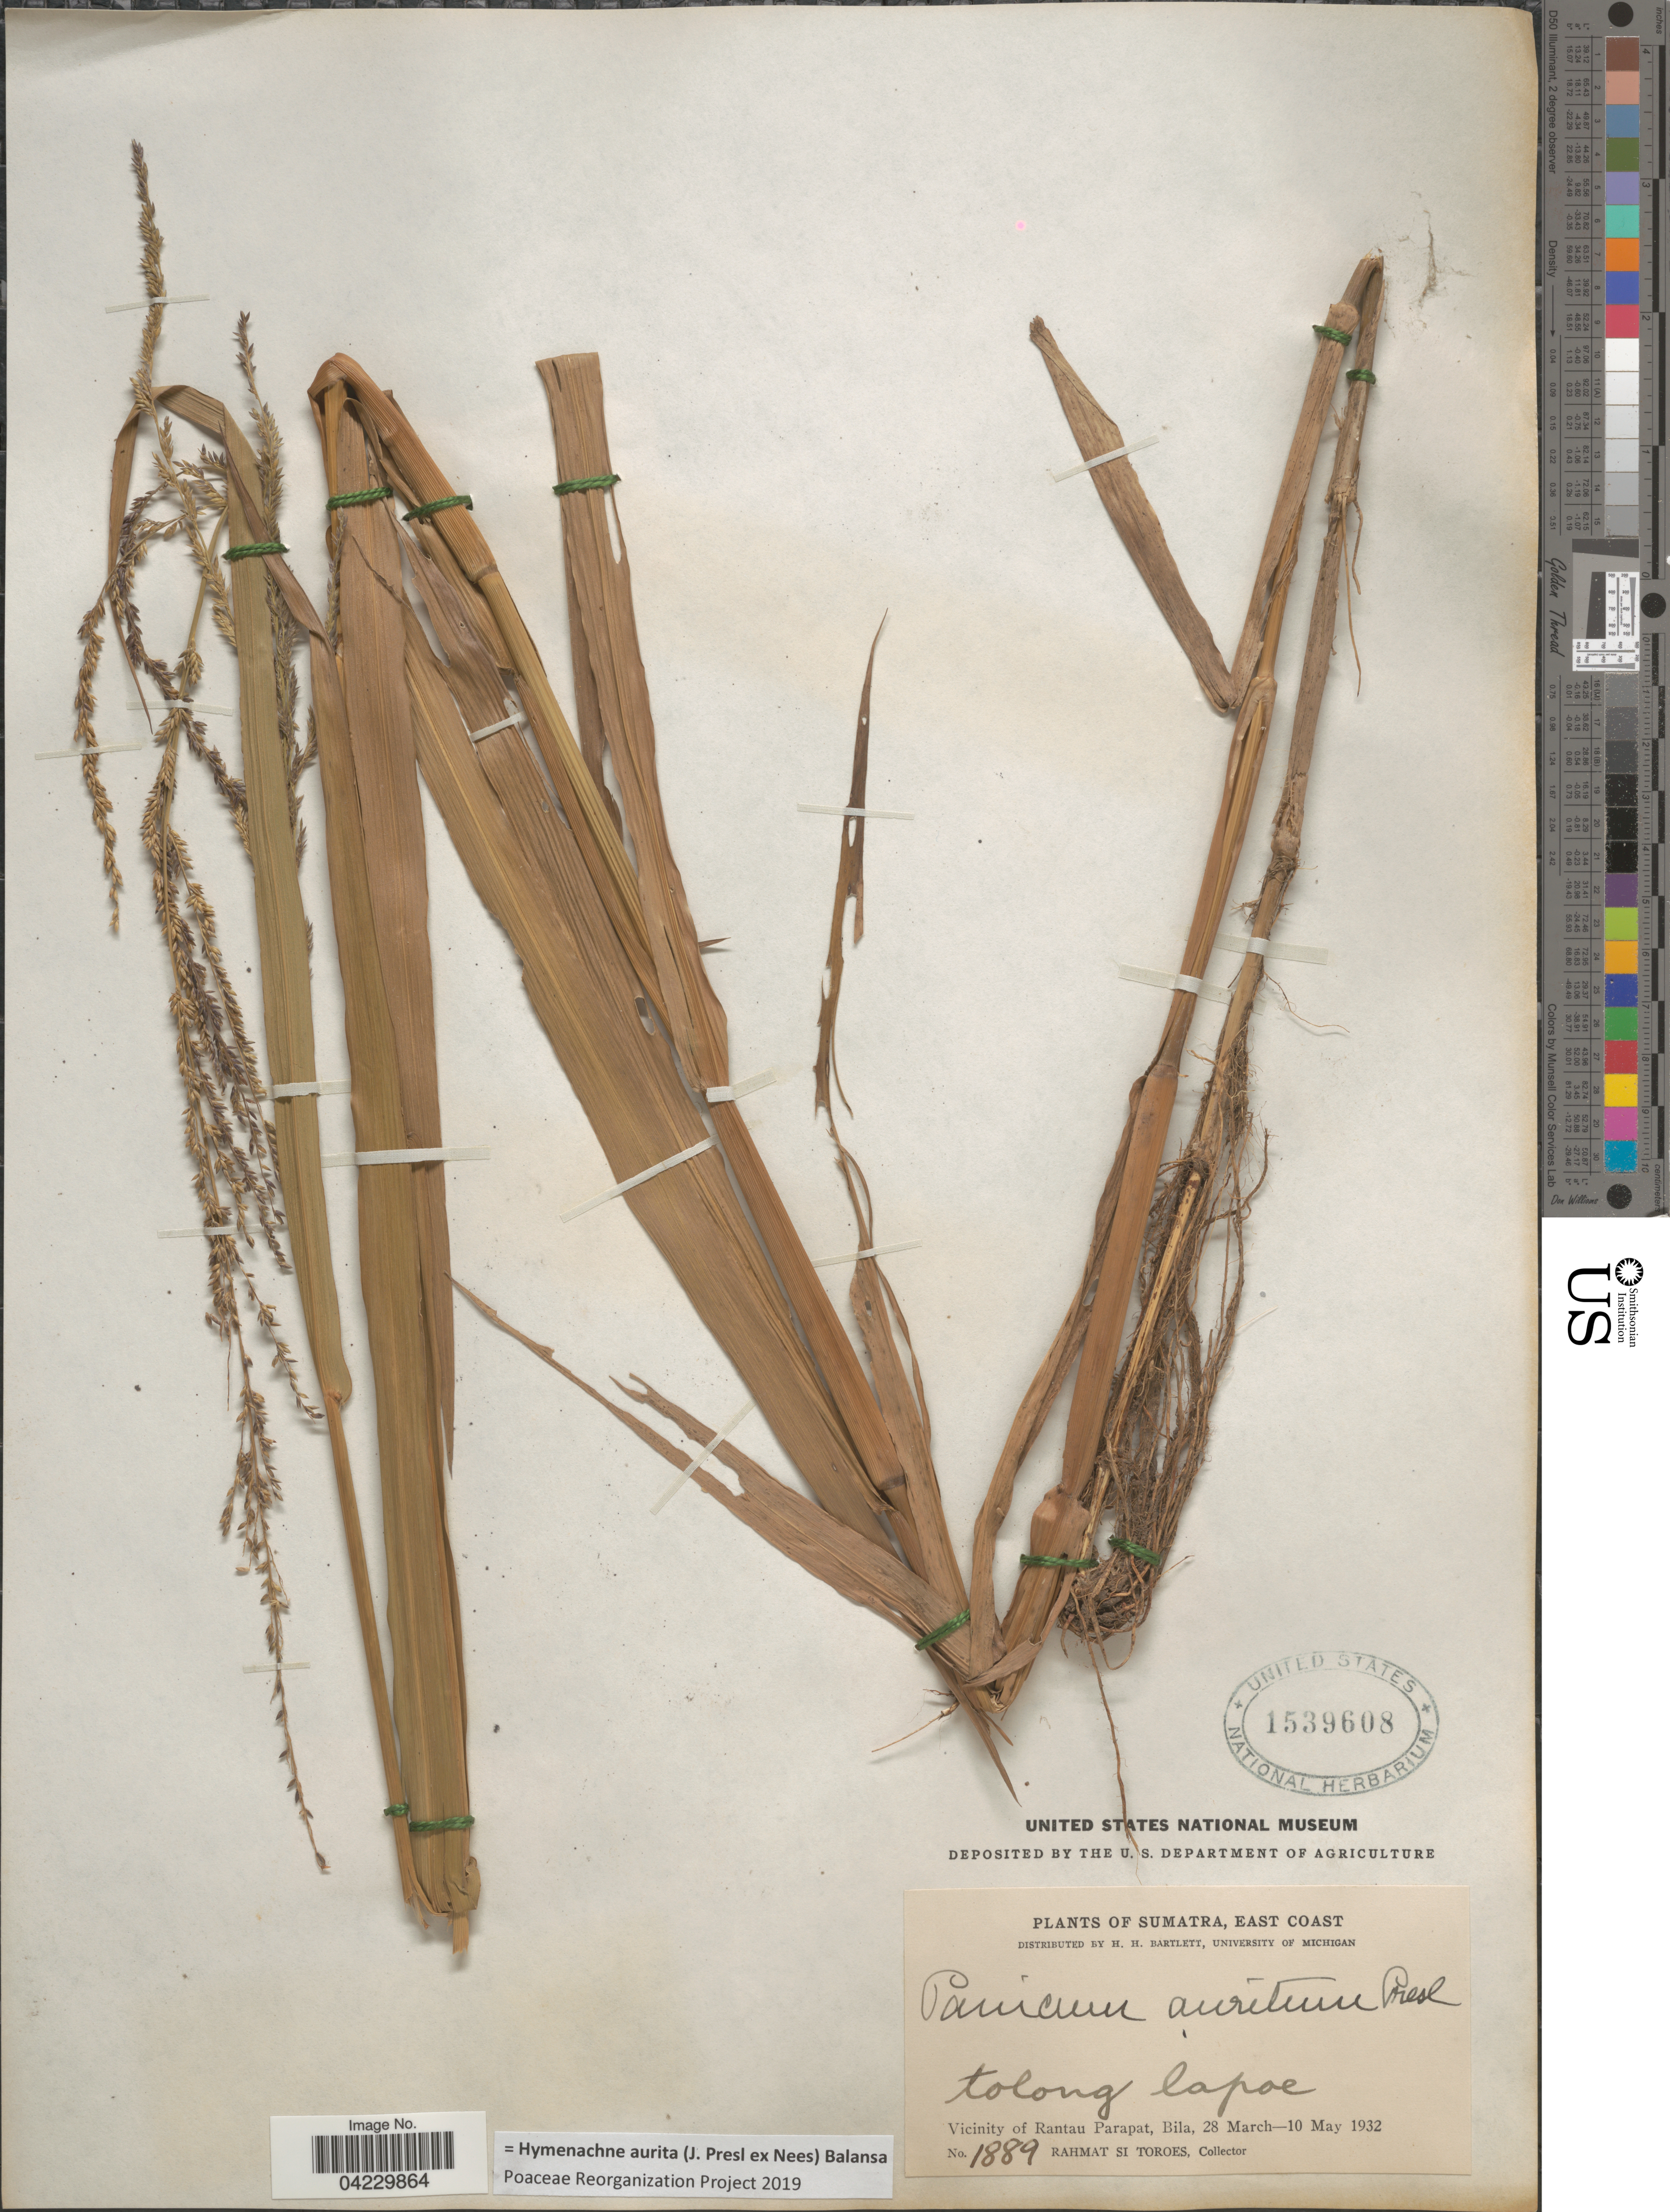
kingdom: Plantae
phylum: Tracheophyta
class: Liliopsida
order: Poales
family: Poaceae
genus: Hymenachne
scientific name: Hymenachne aurita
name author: (J. Presl ex Nees) Balansa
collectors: Rahmat Si Boeea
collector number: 1889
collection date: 1932-03-28/1932-05-10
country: Indonesia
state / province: Sumatra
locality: East Coast. Vicinity of Rantau Parapat, Bila.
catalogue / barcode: US 1539608